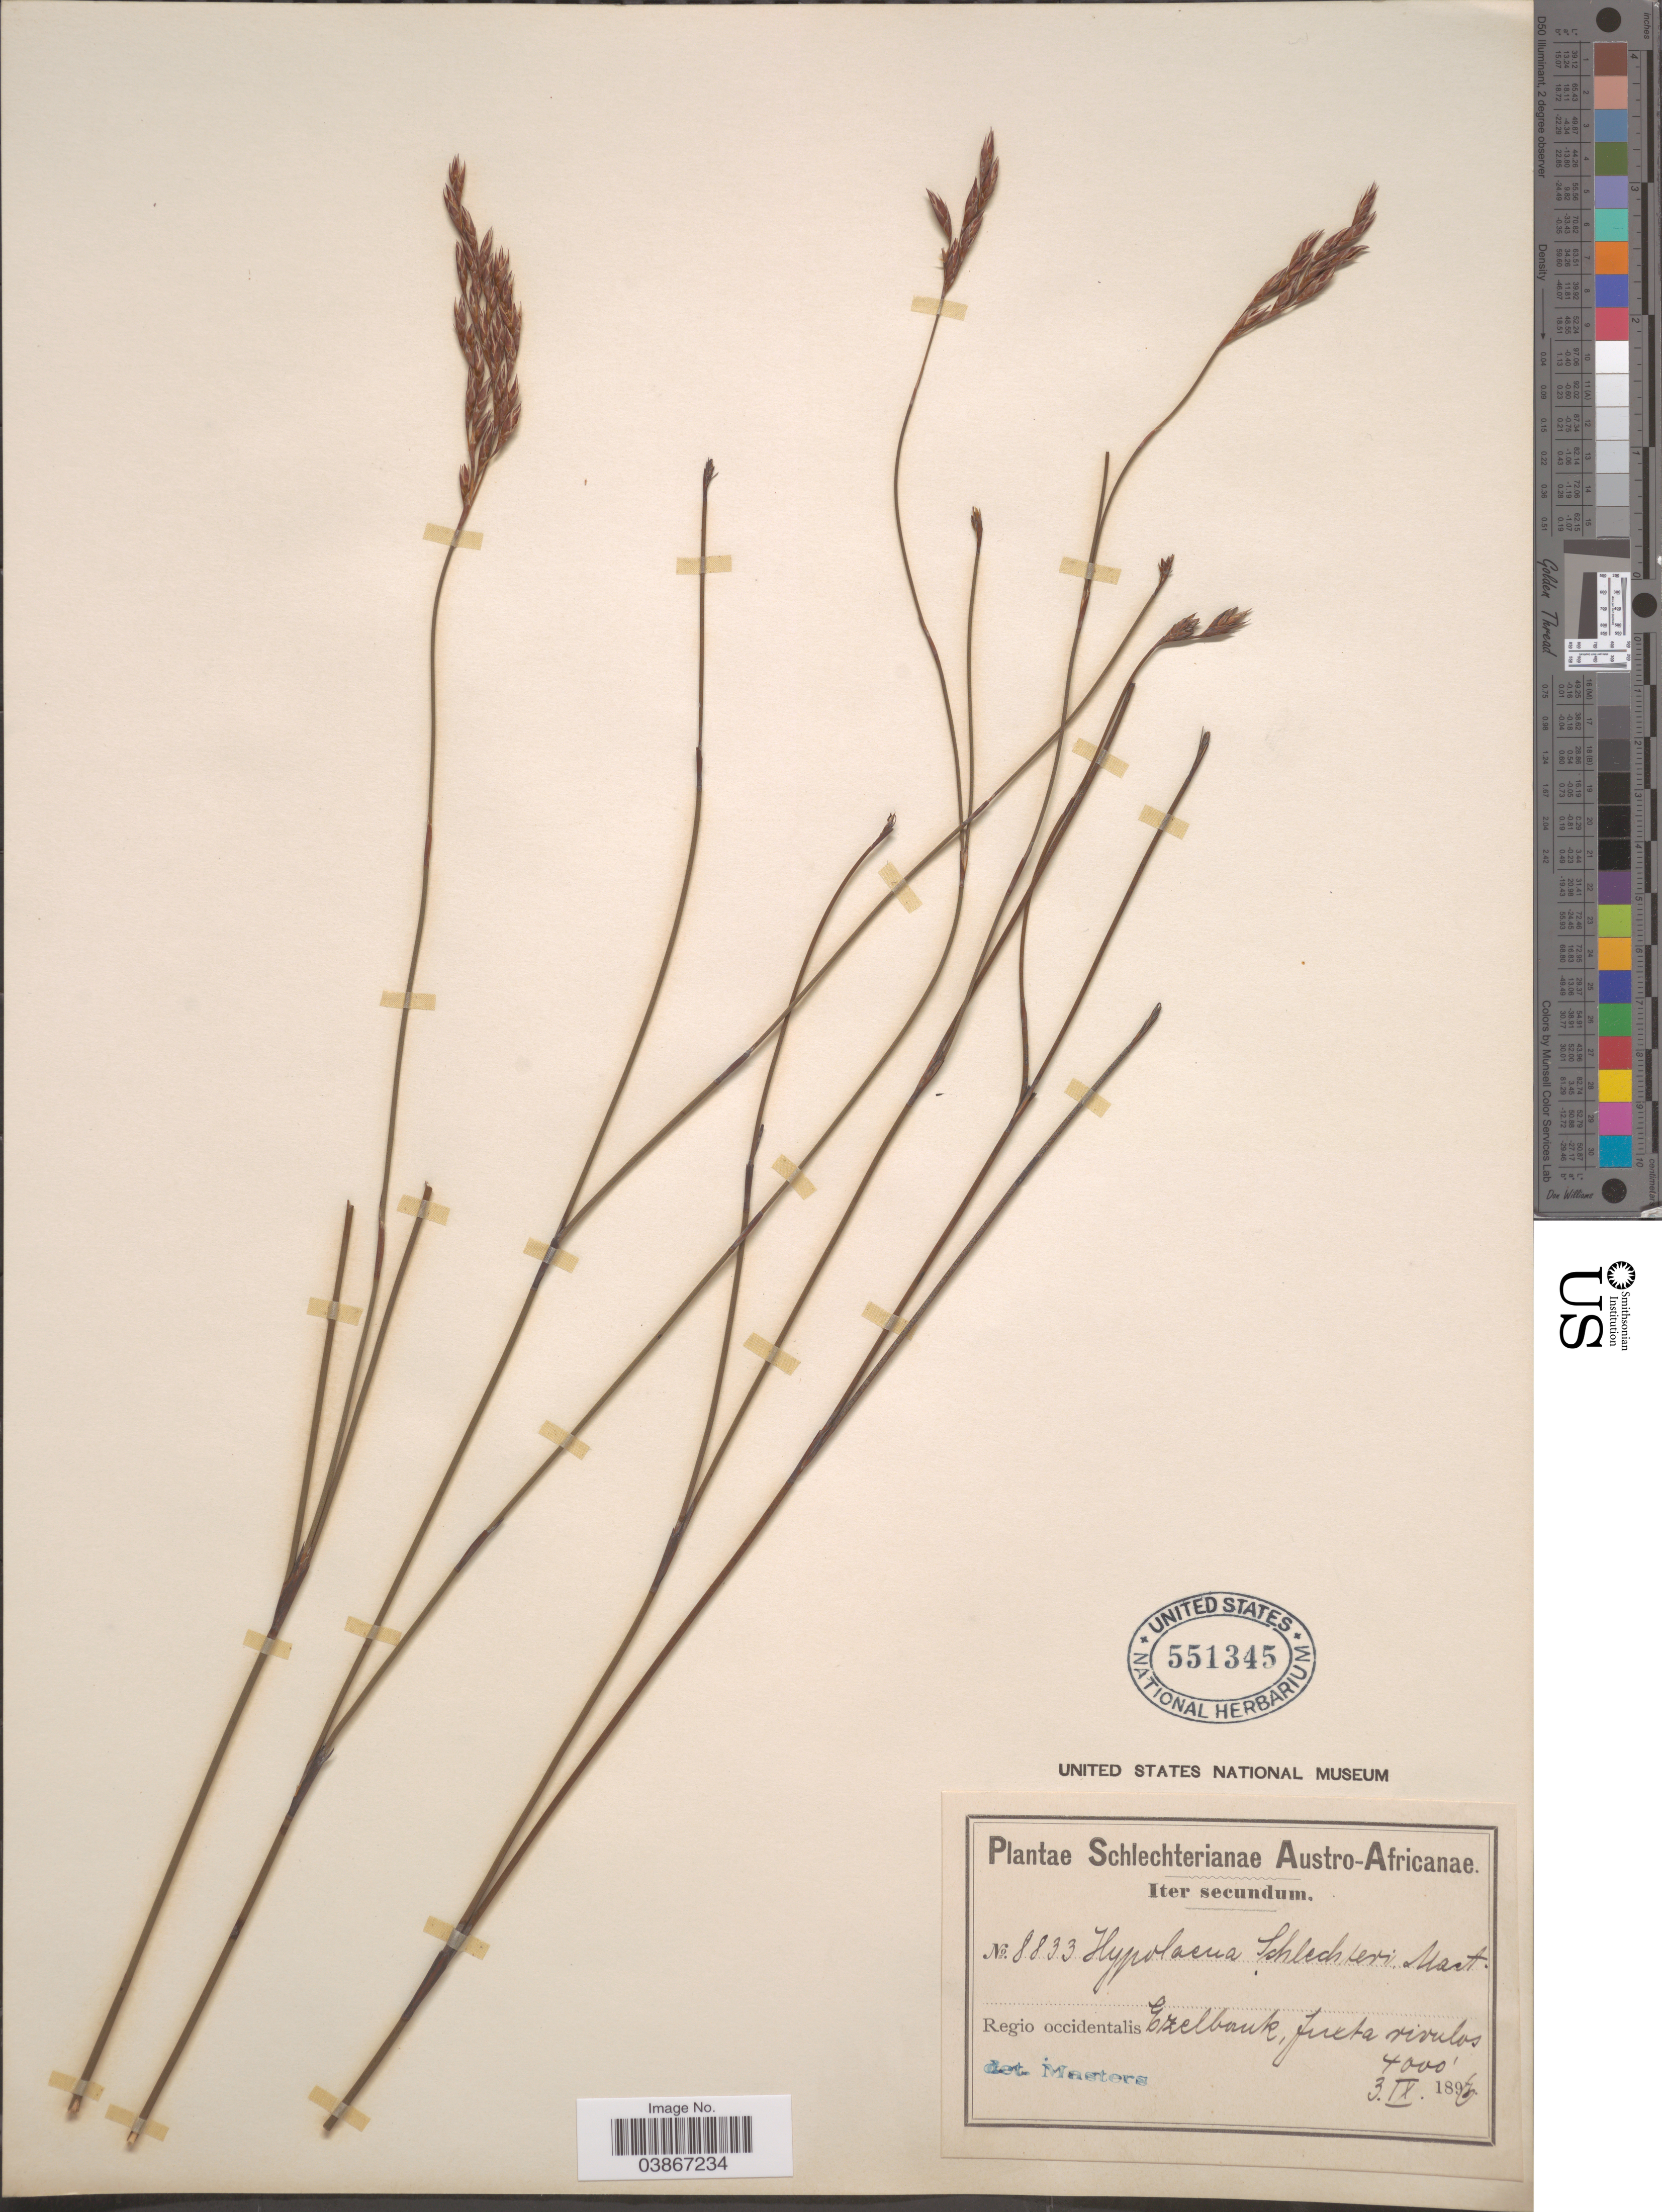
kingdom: Plantae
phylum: Tracheophyta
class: Liliopsida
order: Poales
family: Restionaceae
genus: Hypolaena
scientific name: Hypolaena schlechteri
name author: Mast.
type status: Isosyntype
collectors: Schlechter, --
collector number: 8833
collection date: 1896-09-03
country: South Africa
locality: Austro-Africanae. Regio occidentalis. Ezelbank, juxta rivulos.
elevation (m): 1219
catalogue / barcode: US 551245